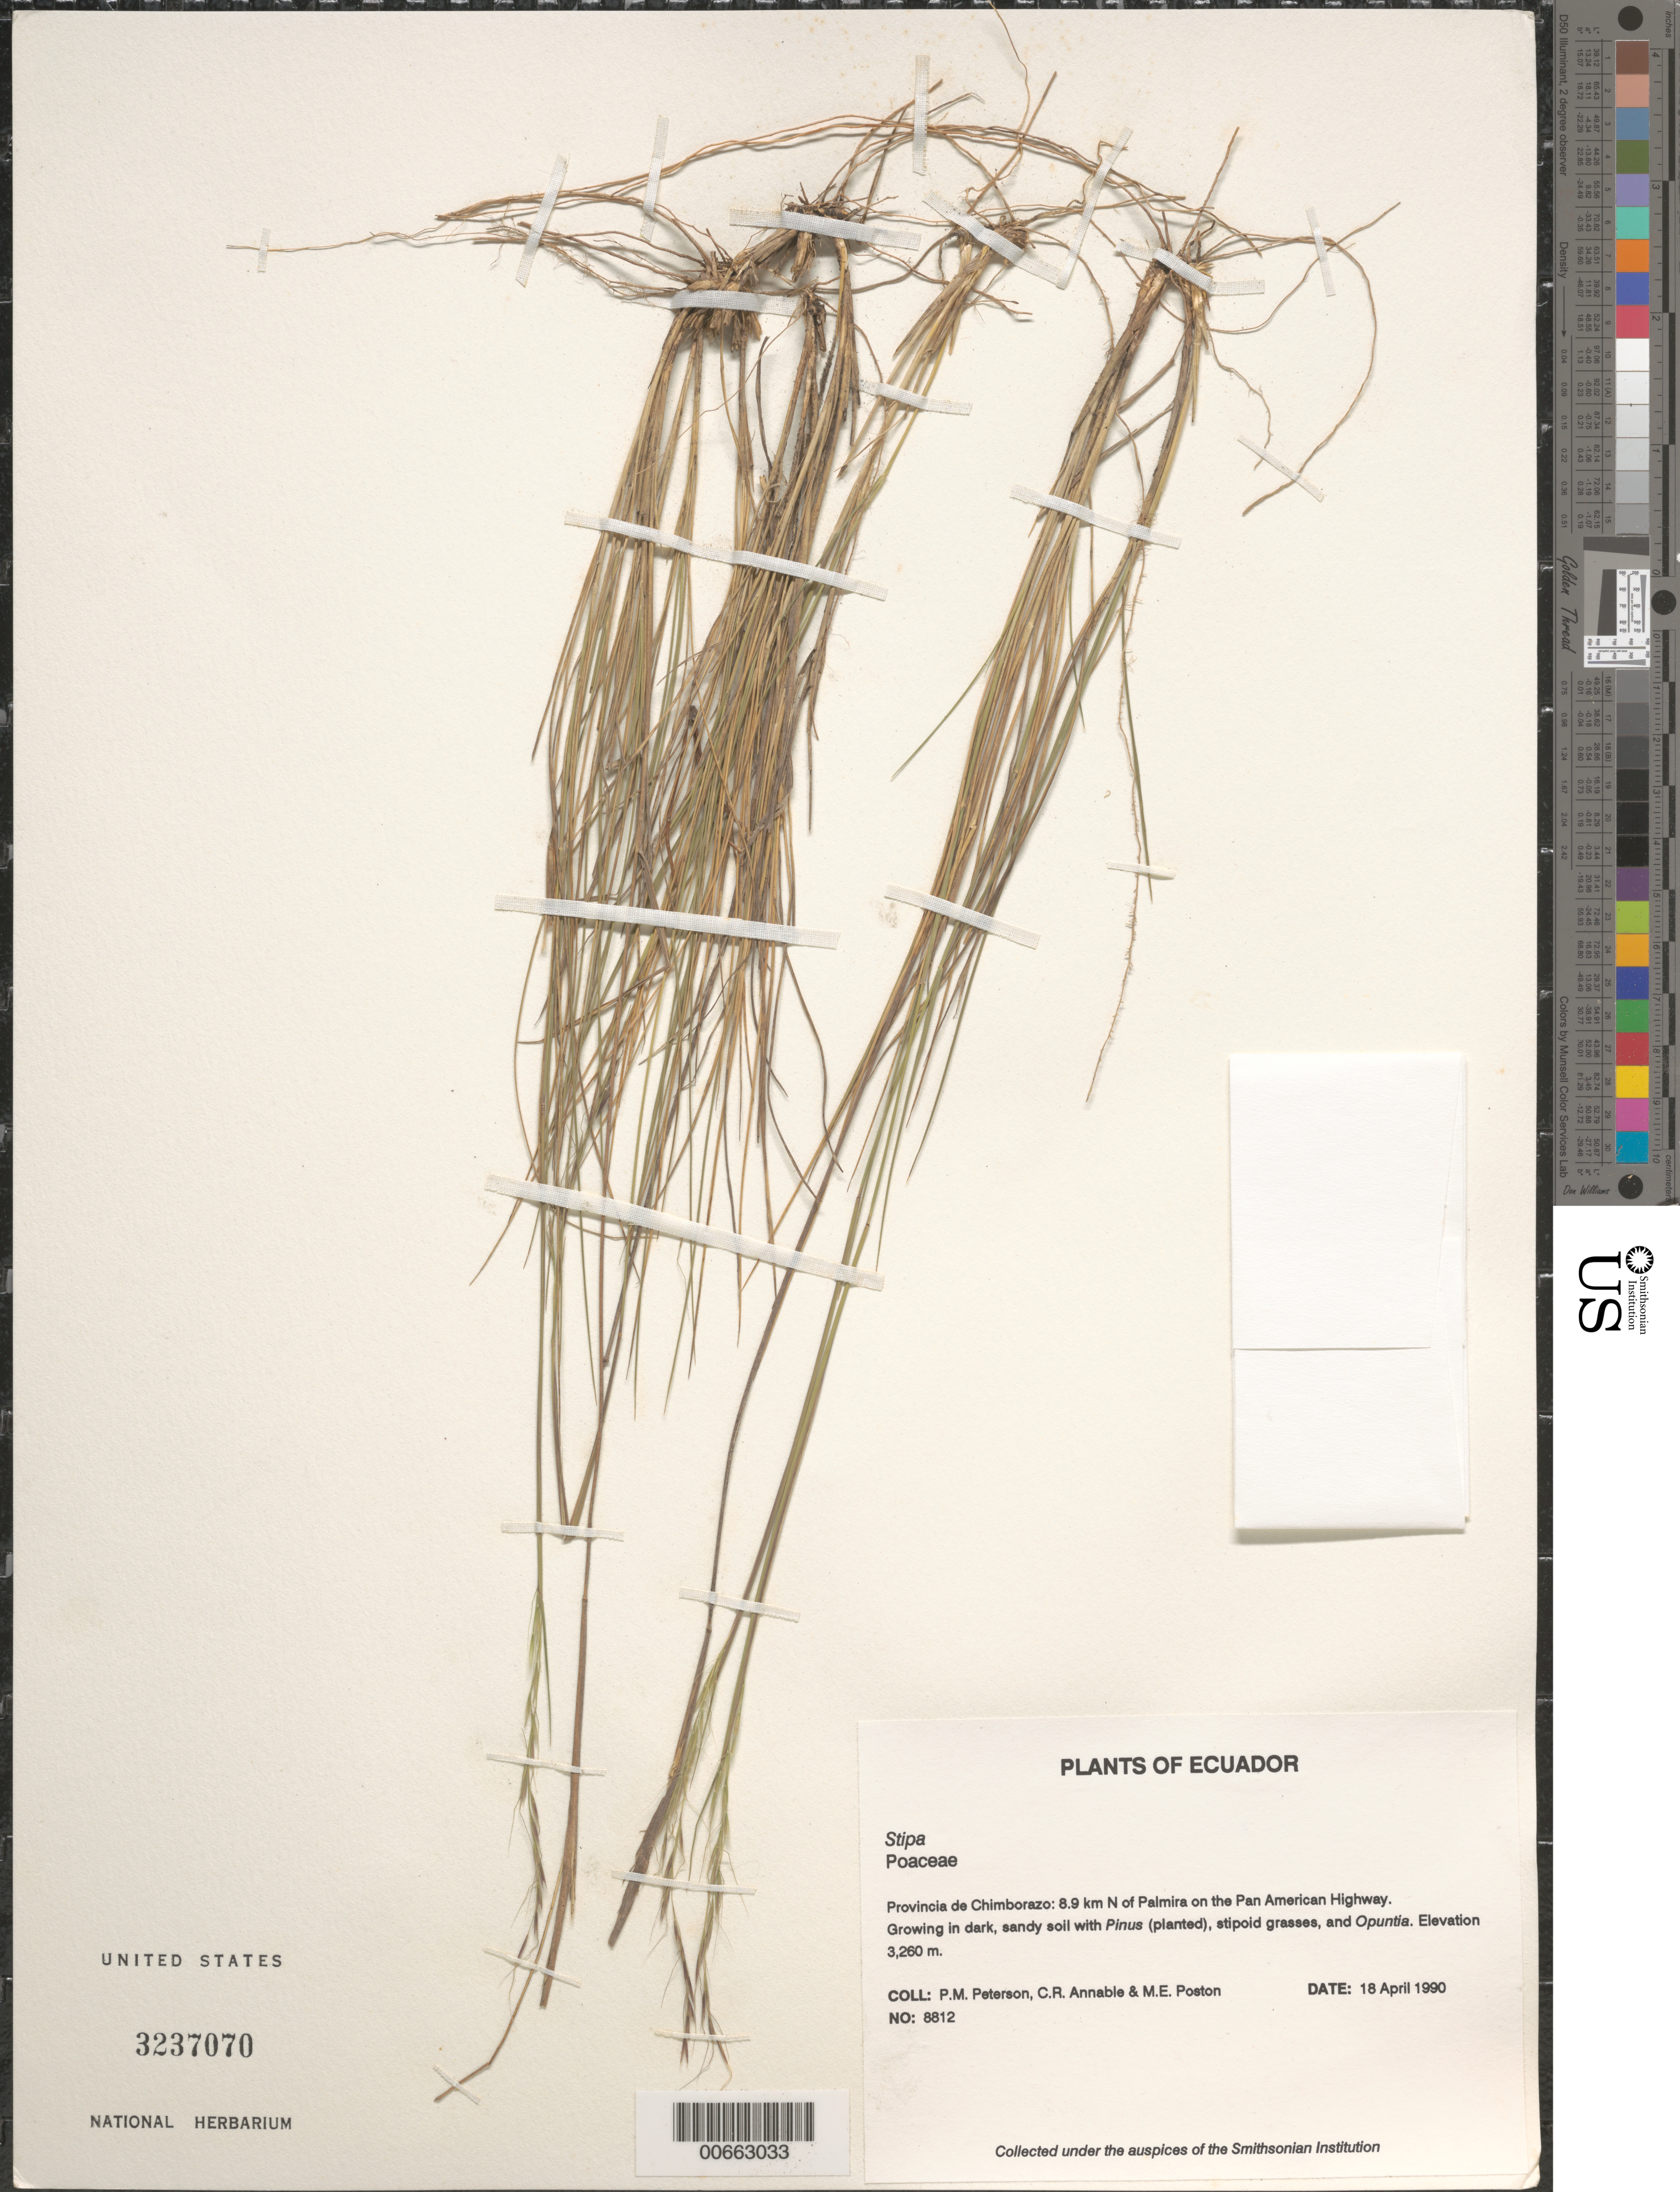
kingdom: Plantae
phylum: Tracheophyta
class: Liliopsida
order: Poales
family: Poaceae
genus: Stipa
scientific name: Stipa sp.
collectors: P. M. Peterson, C. R. Annable & M. Poston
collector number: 08812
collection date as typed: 18 Apr 1990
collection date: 1990-04-18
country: Ecuador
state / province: Chimborazo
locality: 8.9 km N of Palmira on the Pan American Highway.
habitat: Growing in dark, sandy soil with Pinus (planted), stipoid grasses, and Opuntia.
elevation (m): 3260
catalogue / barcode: US 3237070